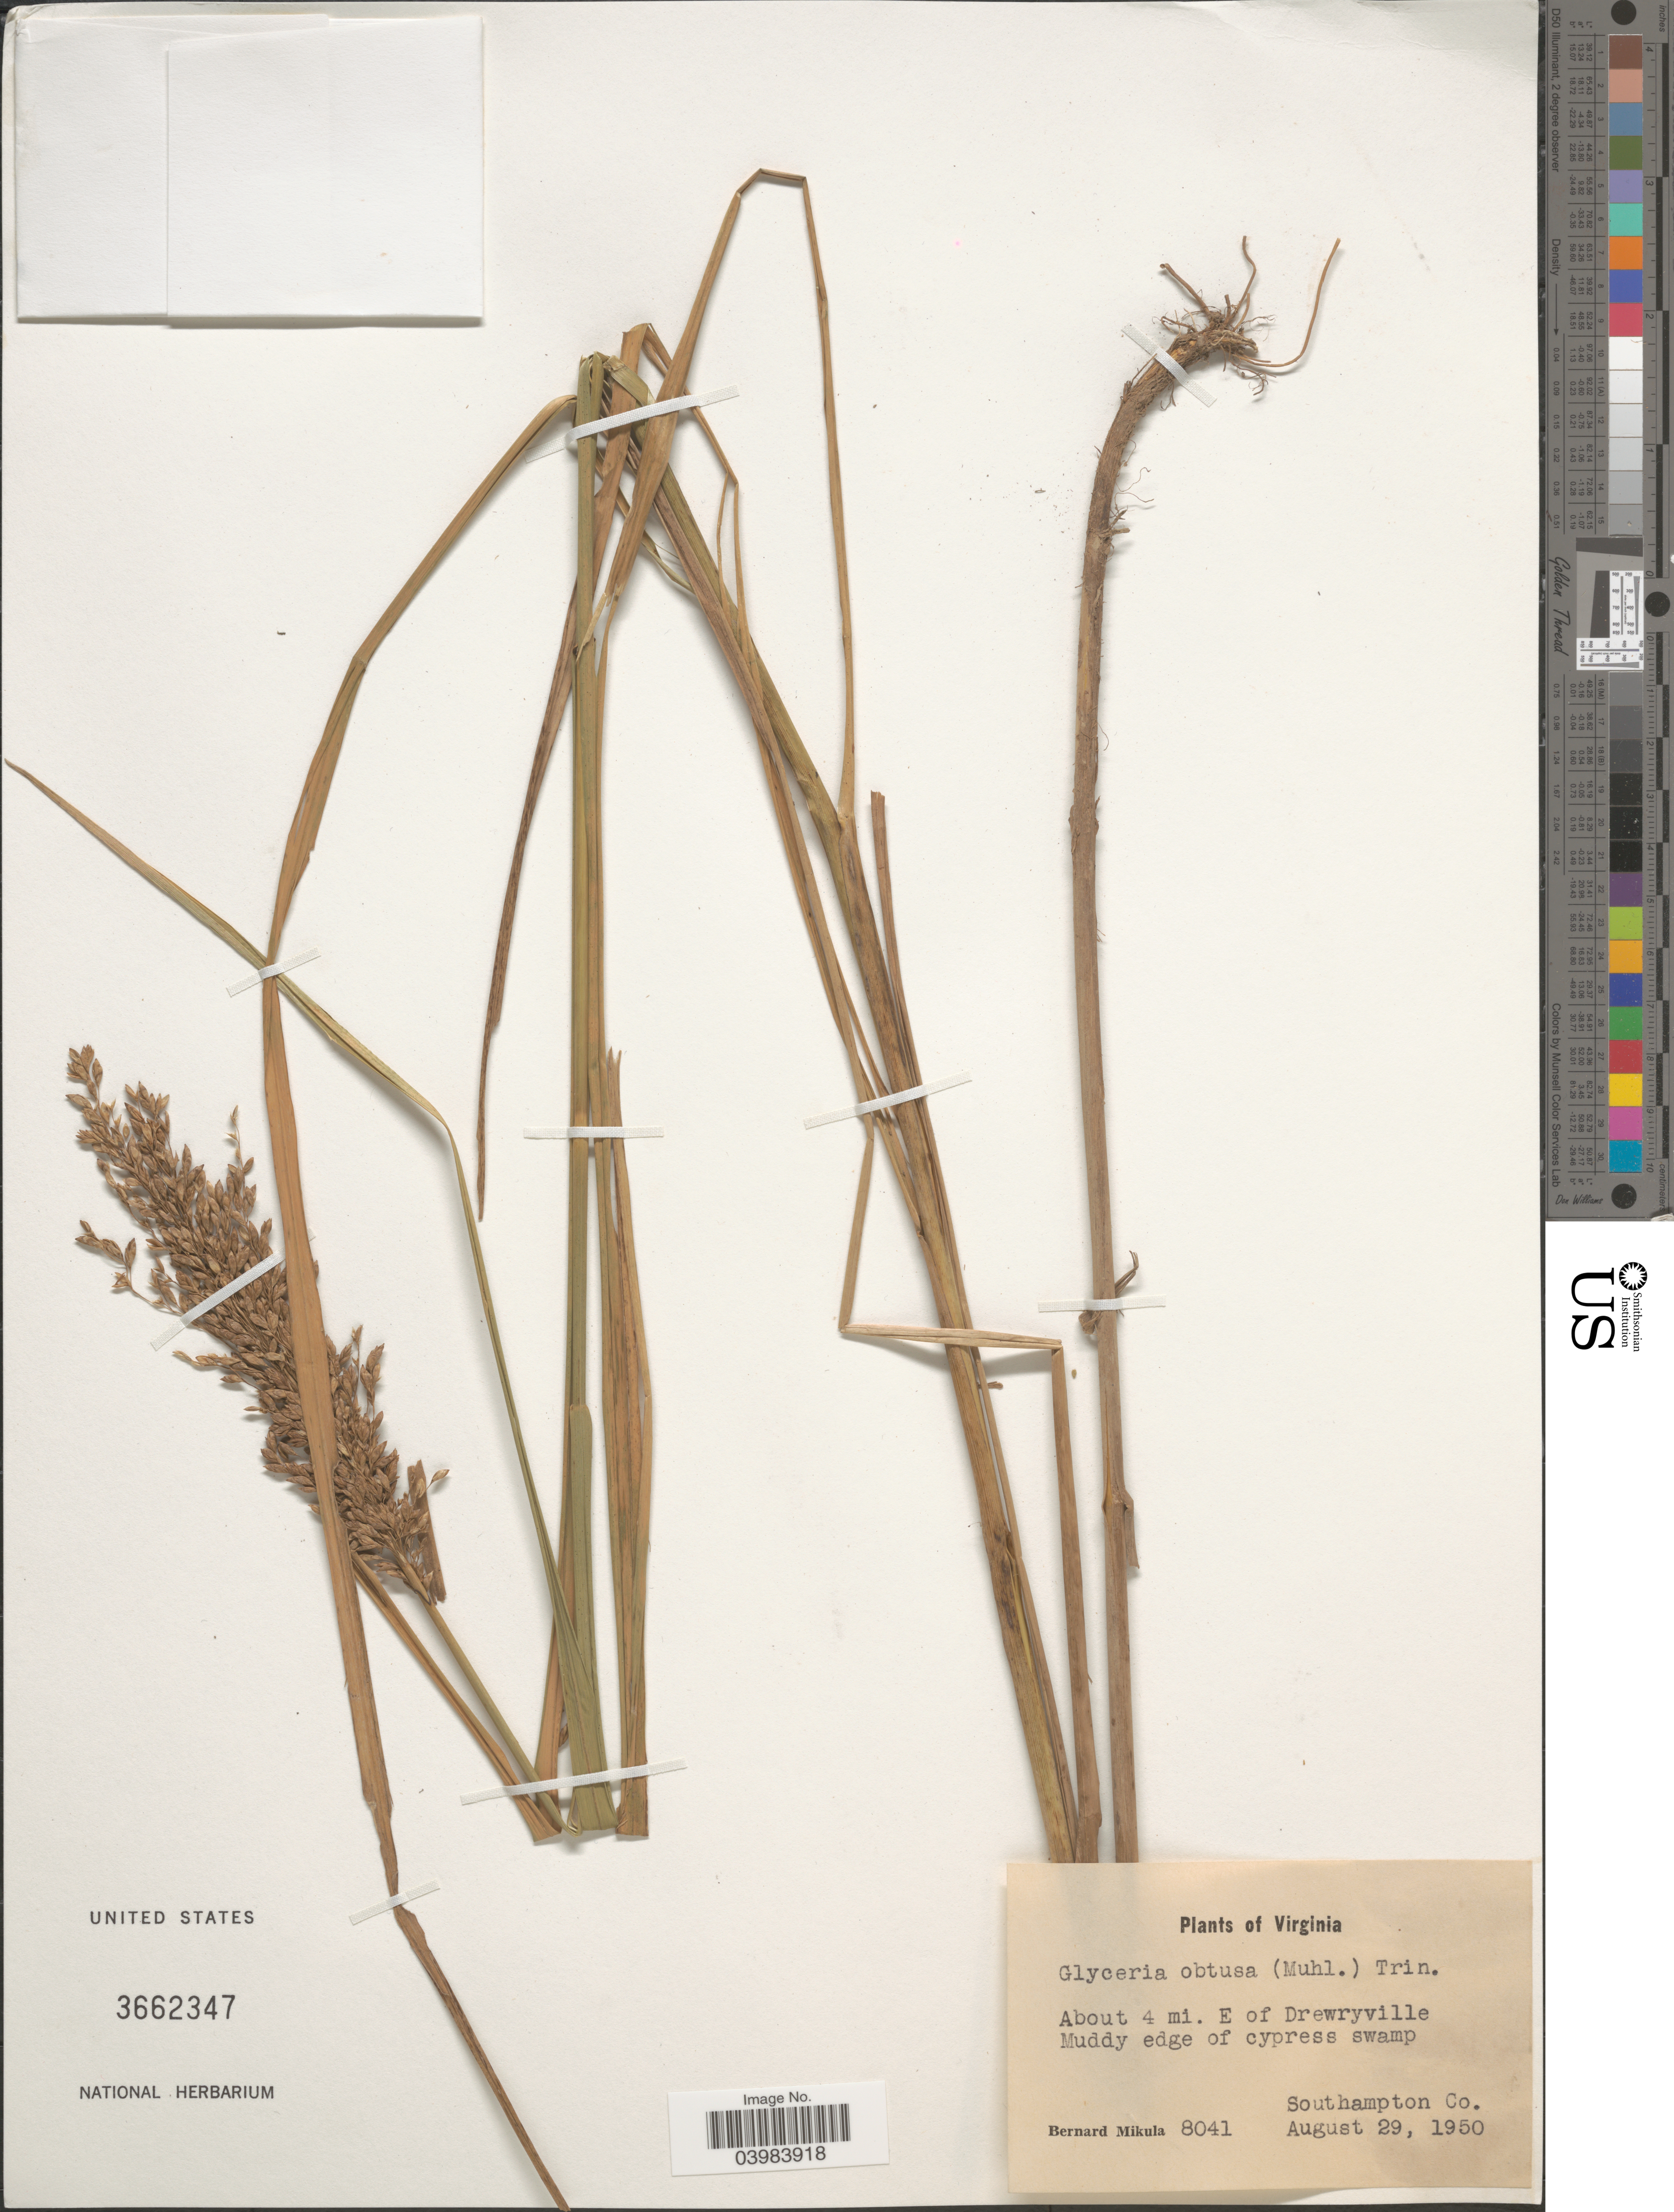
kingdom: Plantae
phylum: Tracheophyta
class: Liliopsida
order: Poales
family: Poaceae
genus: Glyceria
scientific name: Glyceria obtusa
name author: (Muhl.) Trin.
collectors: B. Mikula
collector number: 8041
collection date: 1950-08-29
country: United States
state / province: Virginia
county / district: Southampton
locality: About 4 mi. E of Drewryville Muddy edge of cypress swamp. Southampton Co.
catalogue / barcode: US 3662347